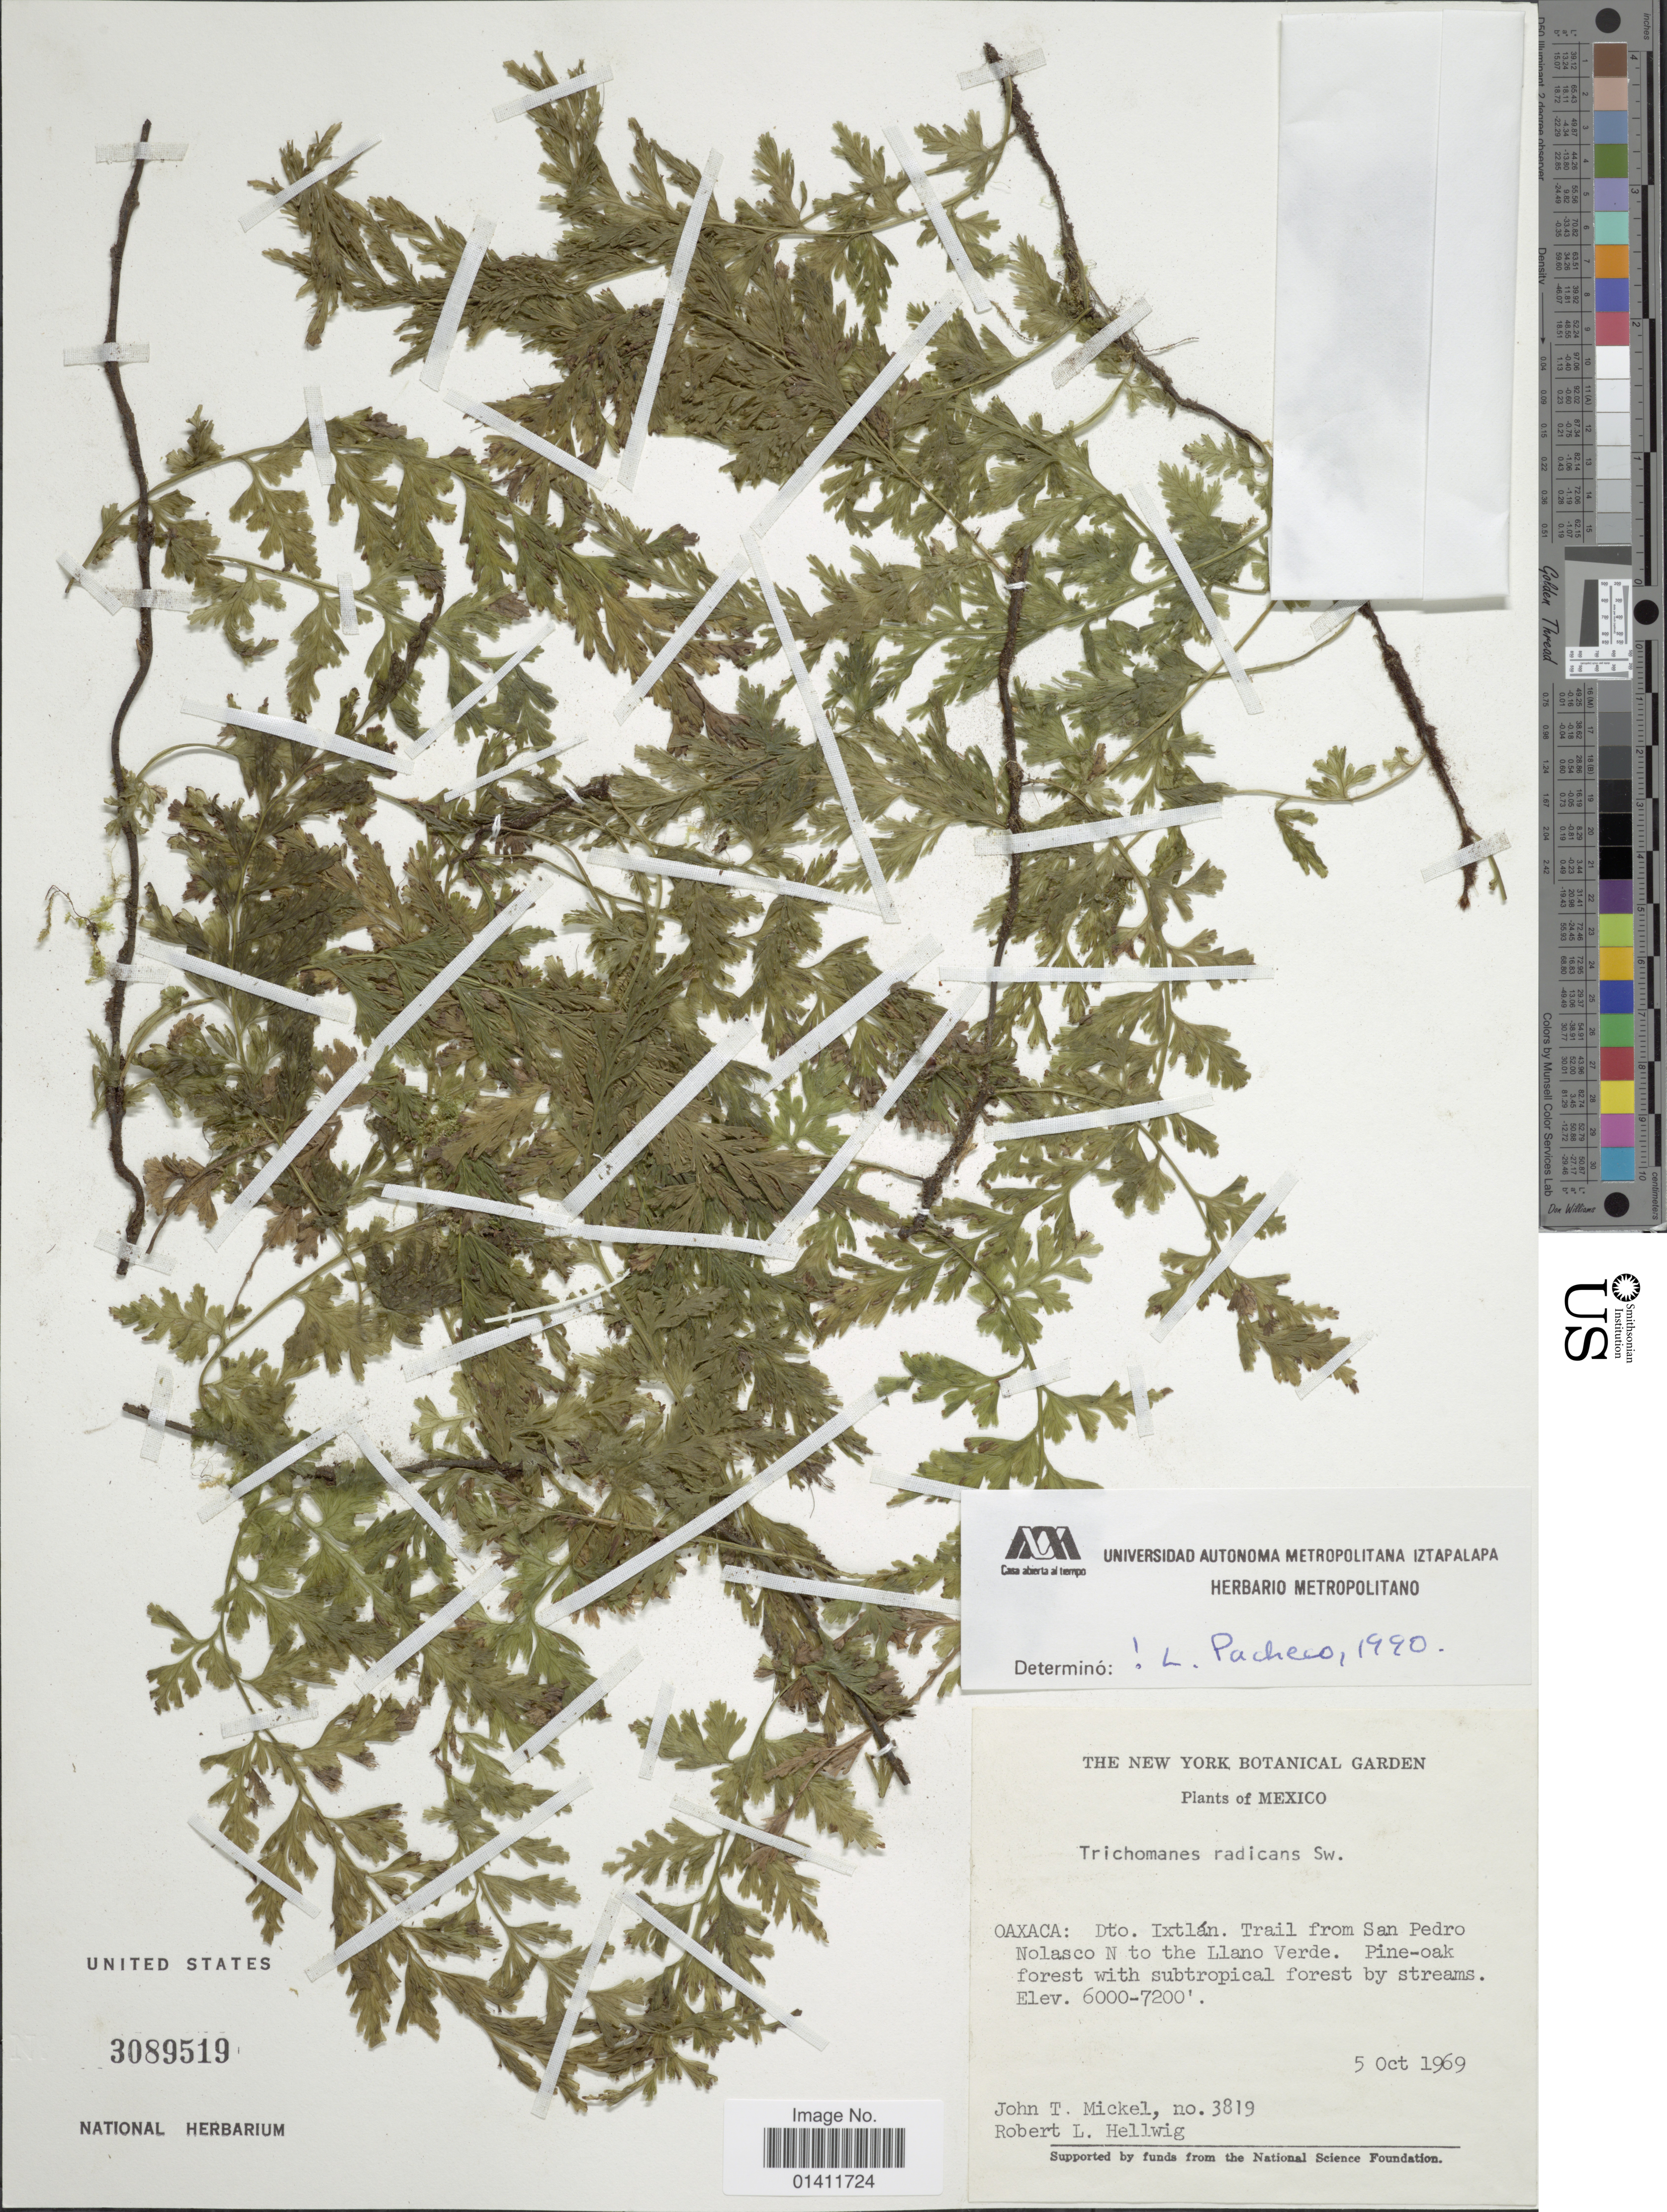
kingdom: Plantae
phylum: Tracheophyta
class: Polypodiopsida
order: Hymenophyllales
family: Hymenophyllaceae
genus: Vandenboschia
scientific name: Vandenboschia radicans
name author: (Sw.) Copel.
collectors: J. T. Mickel & R. Hellwig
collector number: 3819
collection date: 1969-10-05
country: Mexico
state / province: Oaxaca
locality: Dto. Ixtlan. Trail from San Pedro Nolasco N to the Llano Verde.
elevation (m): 1829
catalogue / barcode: US 3089519